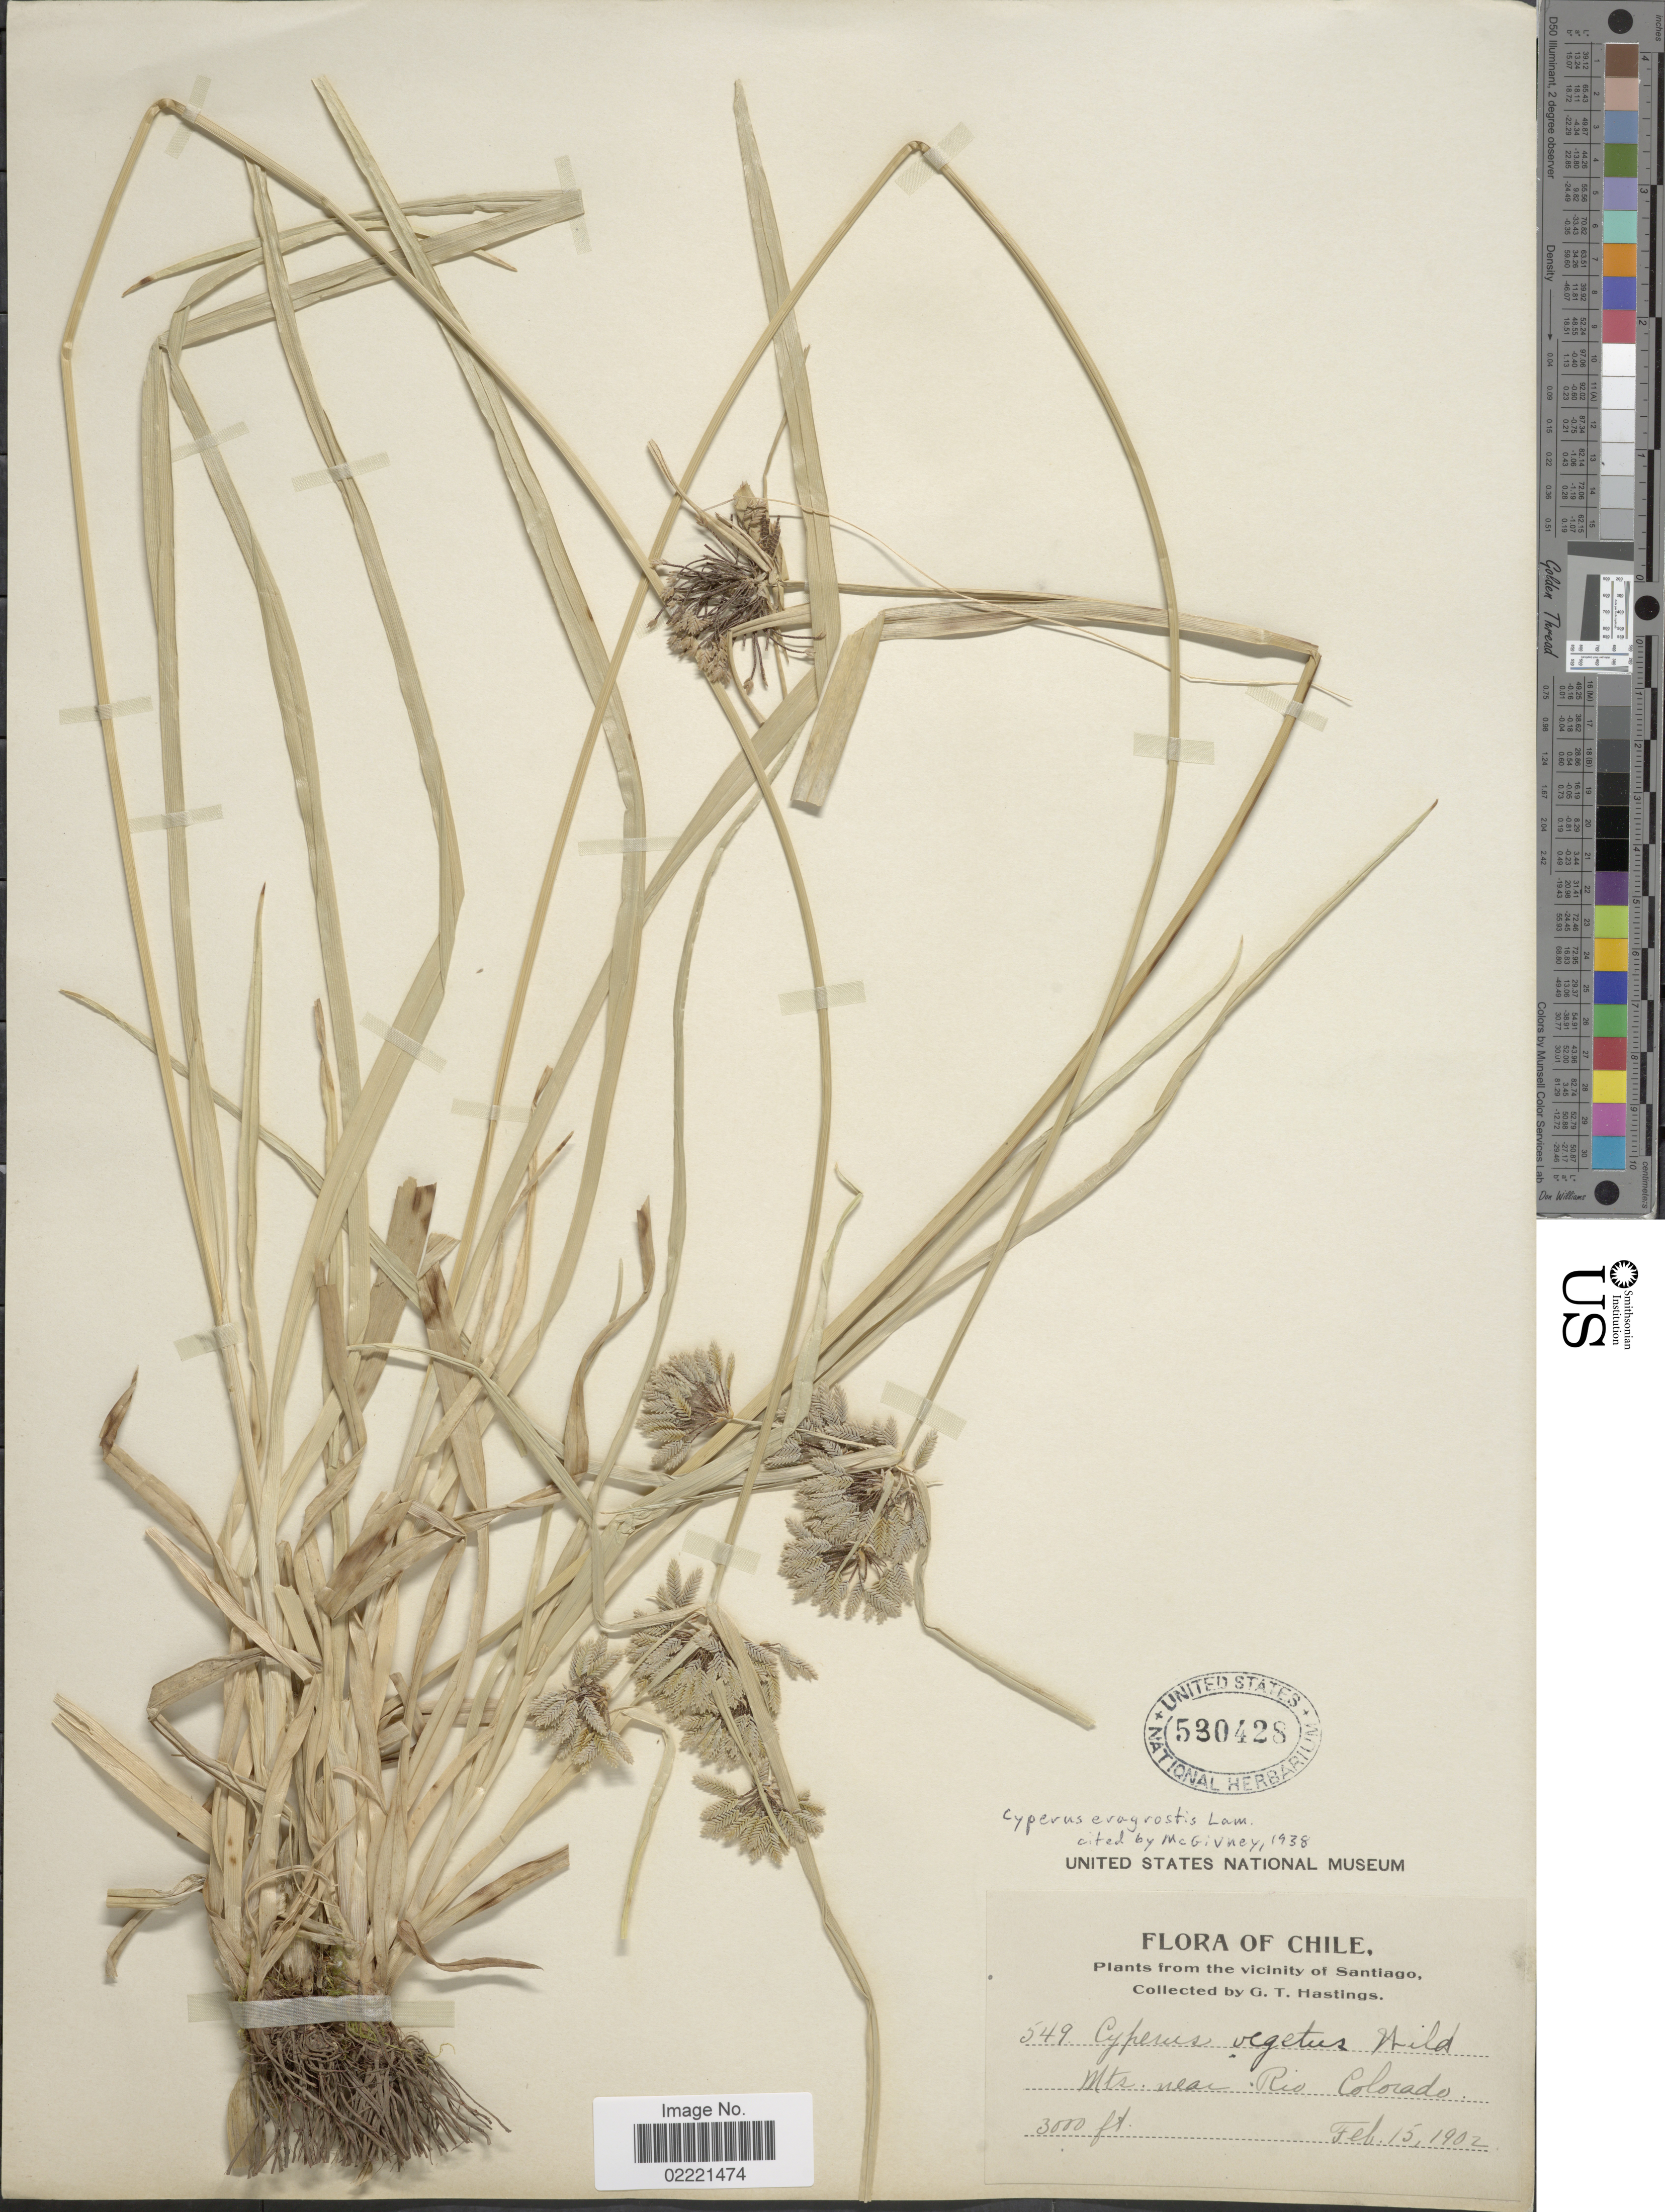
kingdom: Plantae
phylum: Tracheophyta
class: Liliopsida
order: Poales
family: Cyperaceae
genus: Cyperus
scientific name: Cyperus eragrostis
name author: Lam.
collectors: G. Hastings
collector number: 549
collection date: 1902-02-15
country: Chile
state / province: Región Metropolitana (RM)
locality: From the vicinity of Santiago, Mts., near Rio Colorado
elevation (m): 914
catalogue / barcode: US 530428